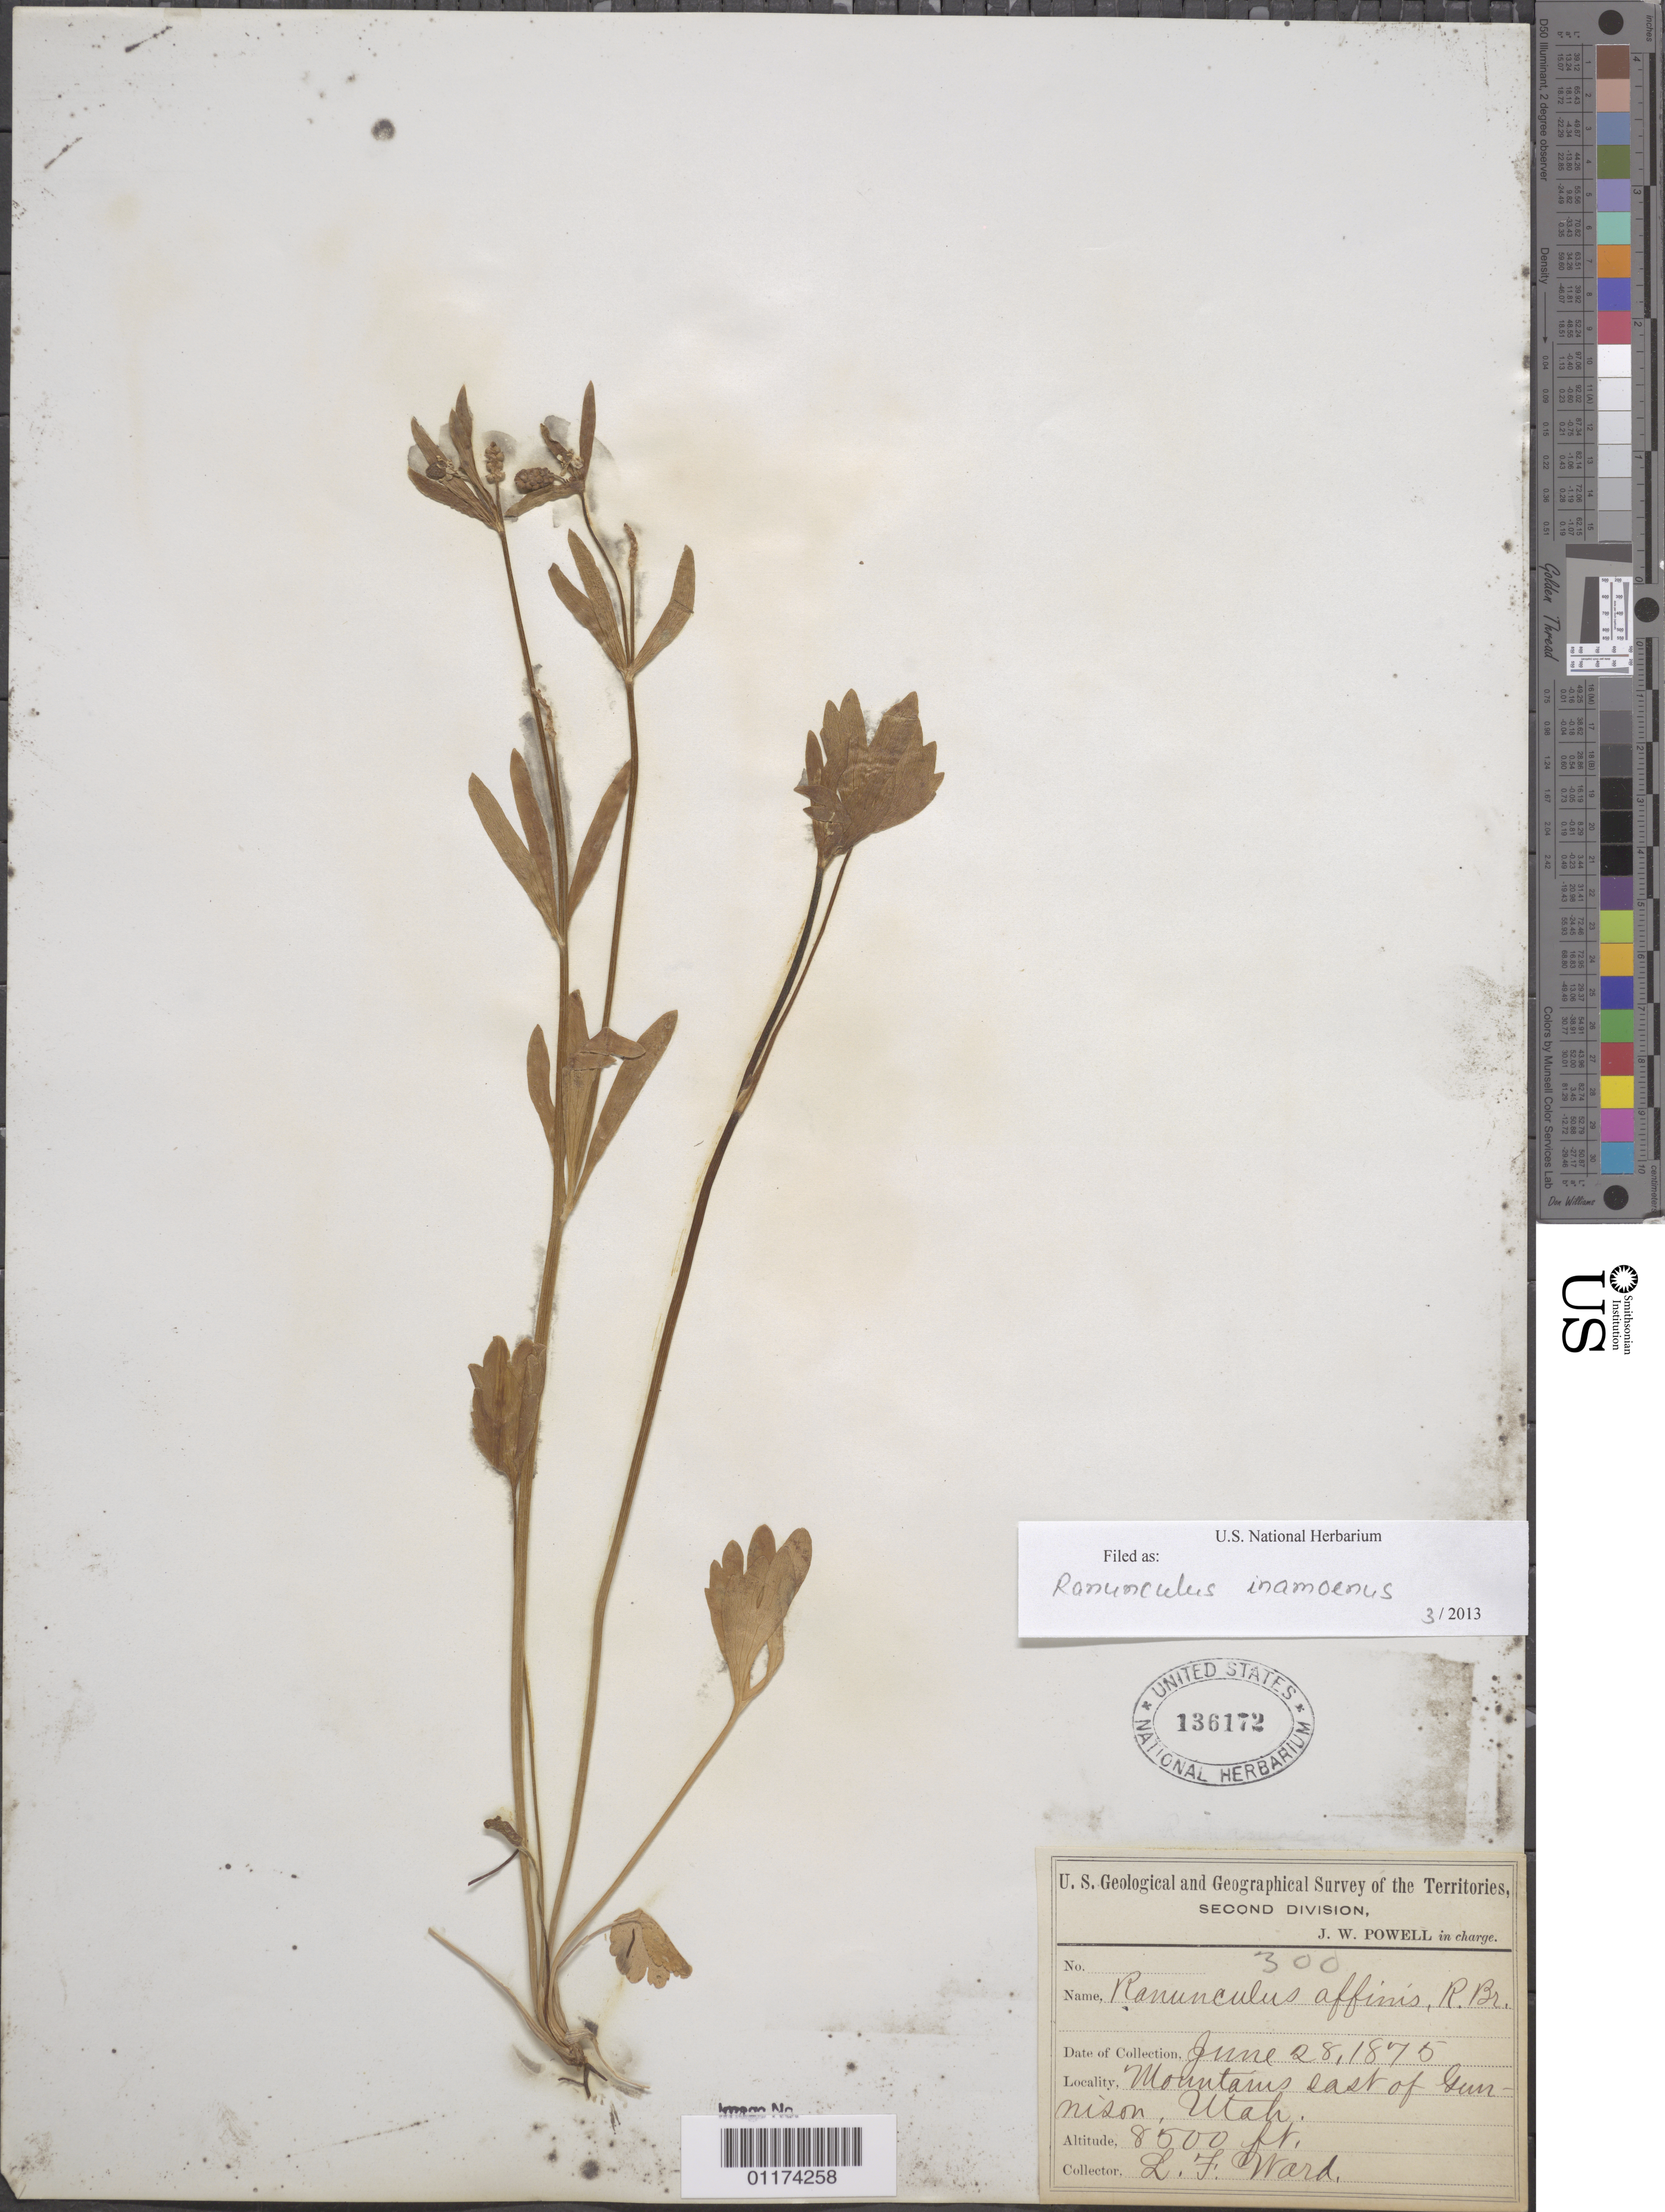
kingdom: Plantae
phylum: Tracheophyta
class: Magnoliopsida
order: Ranunculales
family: Ranunculaceae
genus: Ranunculus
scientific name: Ranunculus inamoenus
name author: Greene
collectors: L. F. Ward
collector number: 300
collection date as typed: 28 Jun 1875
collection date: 1875-06-28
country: United States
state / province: Utah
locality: Mountains east of Gunnison.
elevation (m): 2591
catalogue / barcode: US 136172